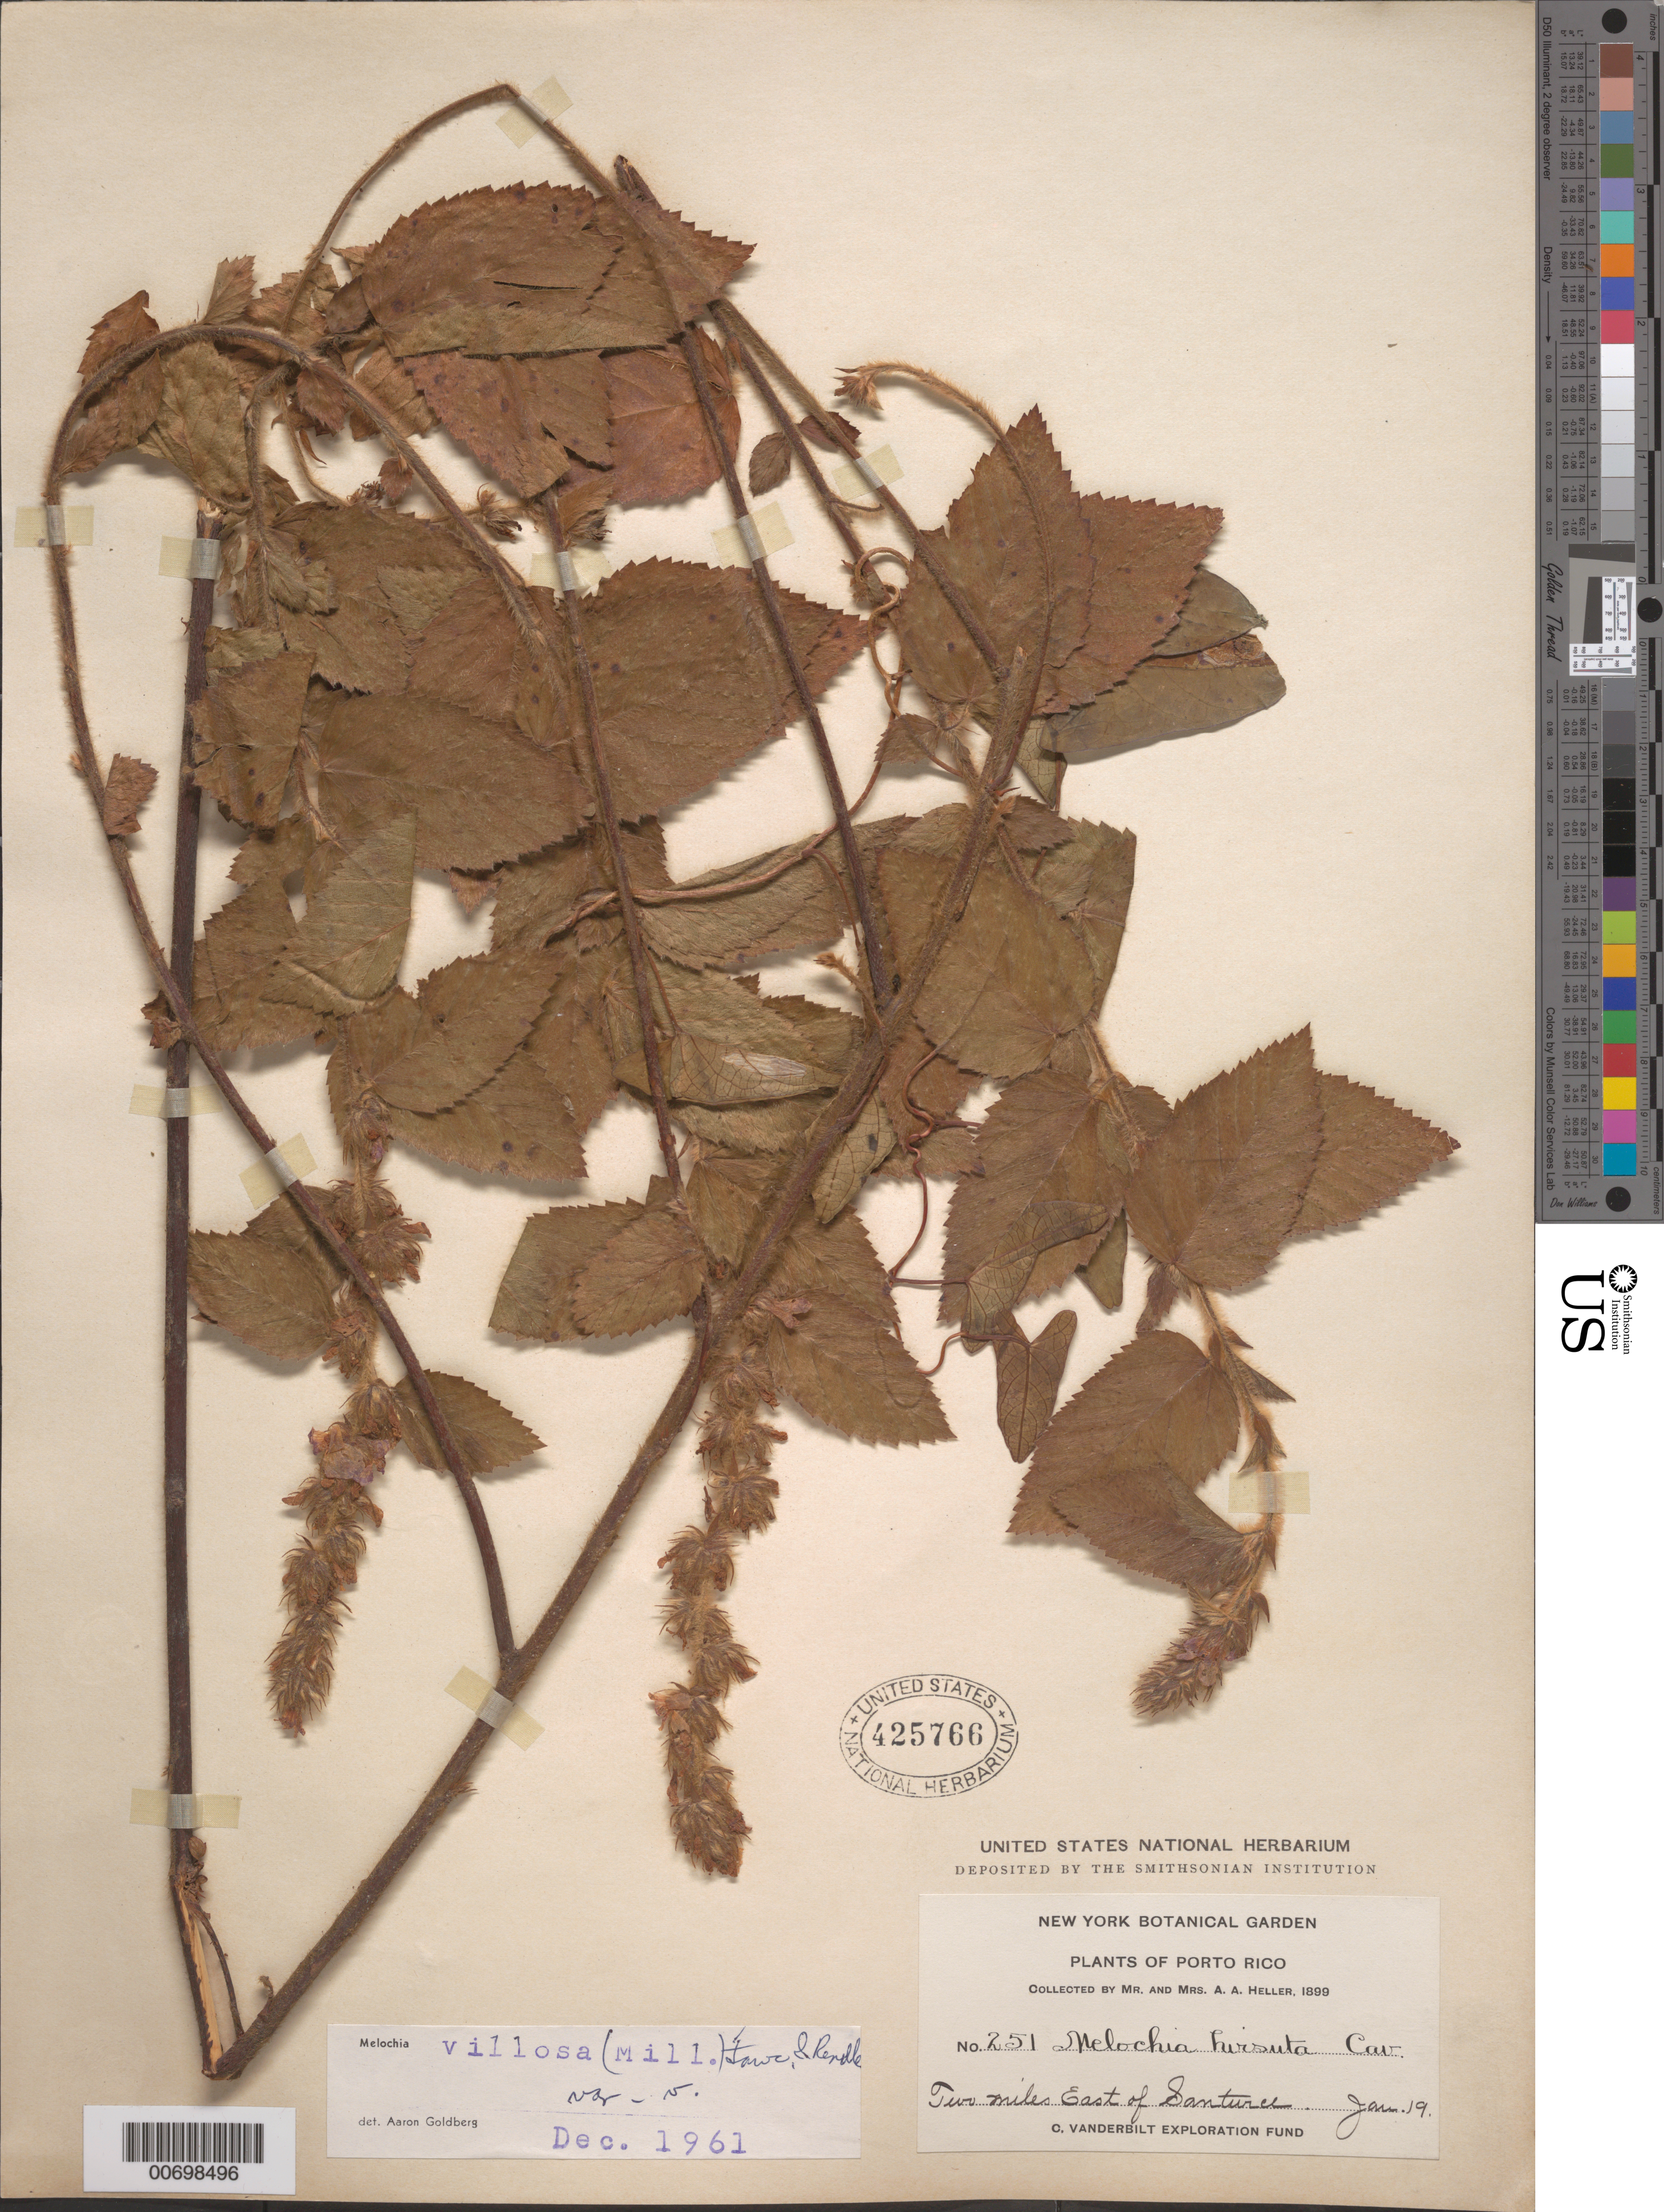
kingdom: Plantae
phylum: Tracheophyta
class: Magnoliopsida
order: Malvales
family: Malvaceae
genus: Melochia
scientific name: Melochia spicata var. spicata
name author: (L.) Fryxell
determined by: Dorr, L. J., (BOT), Smithsonian Institution - National Museum of Natural History (UNITED STATES)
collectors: A. A. Heller & E. G. Heller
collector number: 251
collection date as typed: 19 Jan 1899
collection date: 1899-01-19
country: Puerto Rico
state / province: San Juan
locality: Santurce, 2 mi E of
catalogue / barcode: US 425766